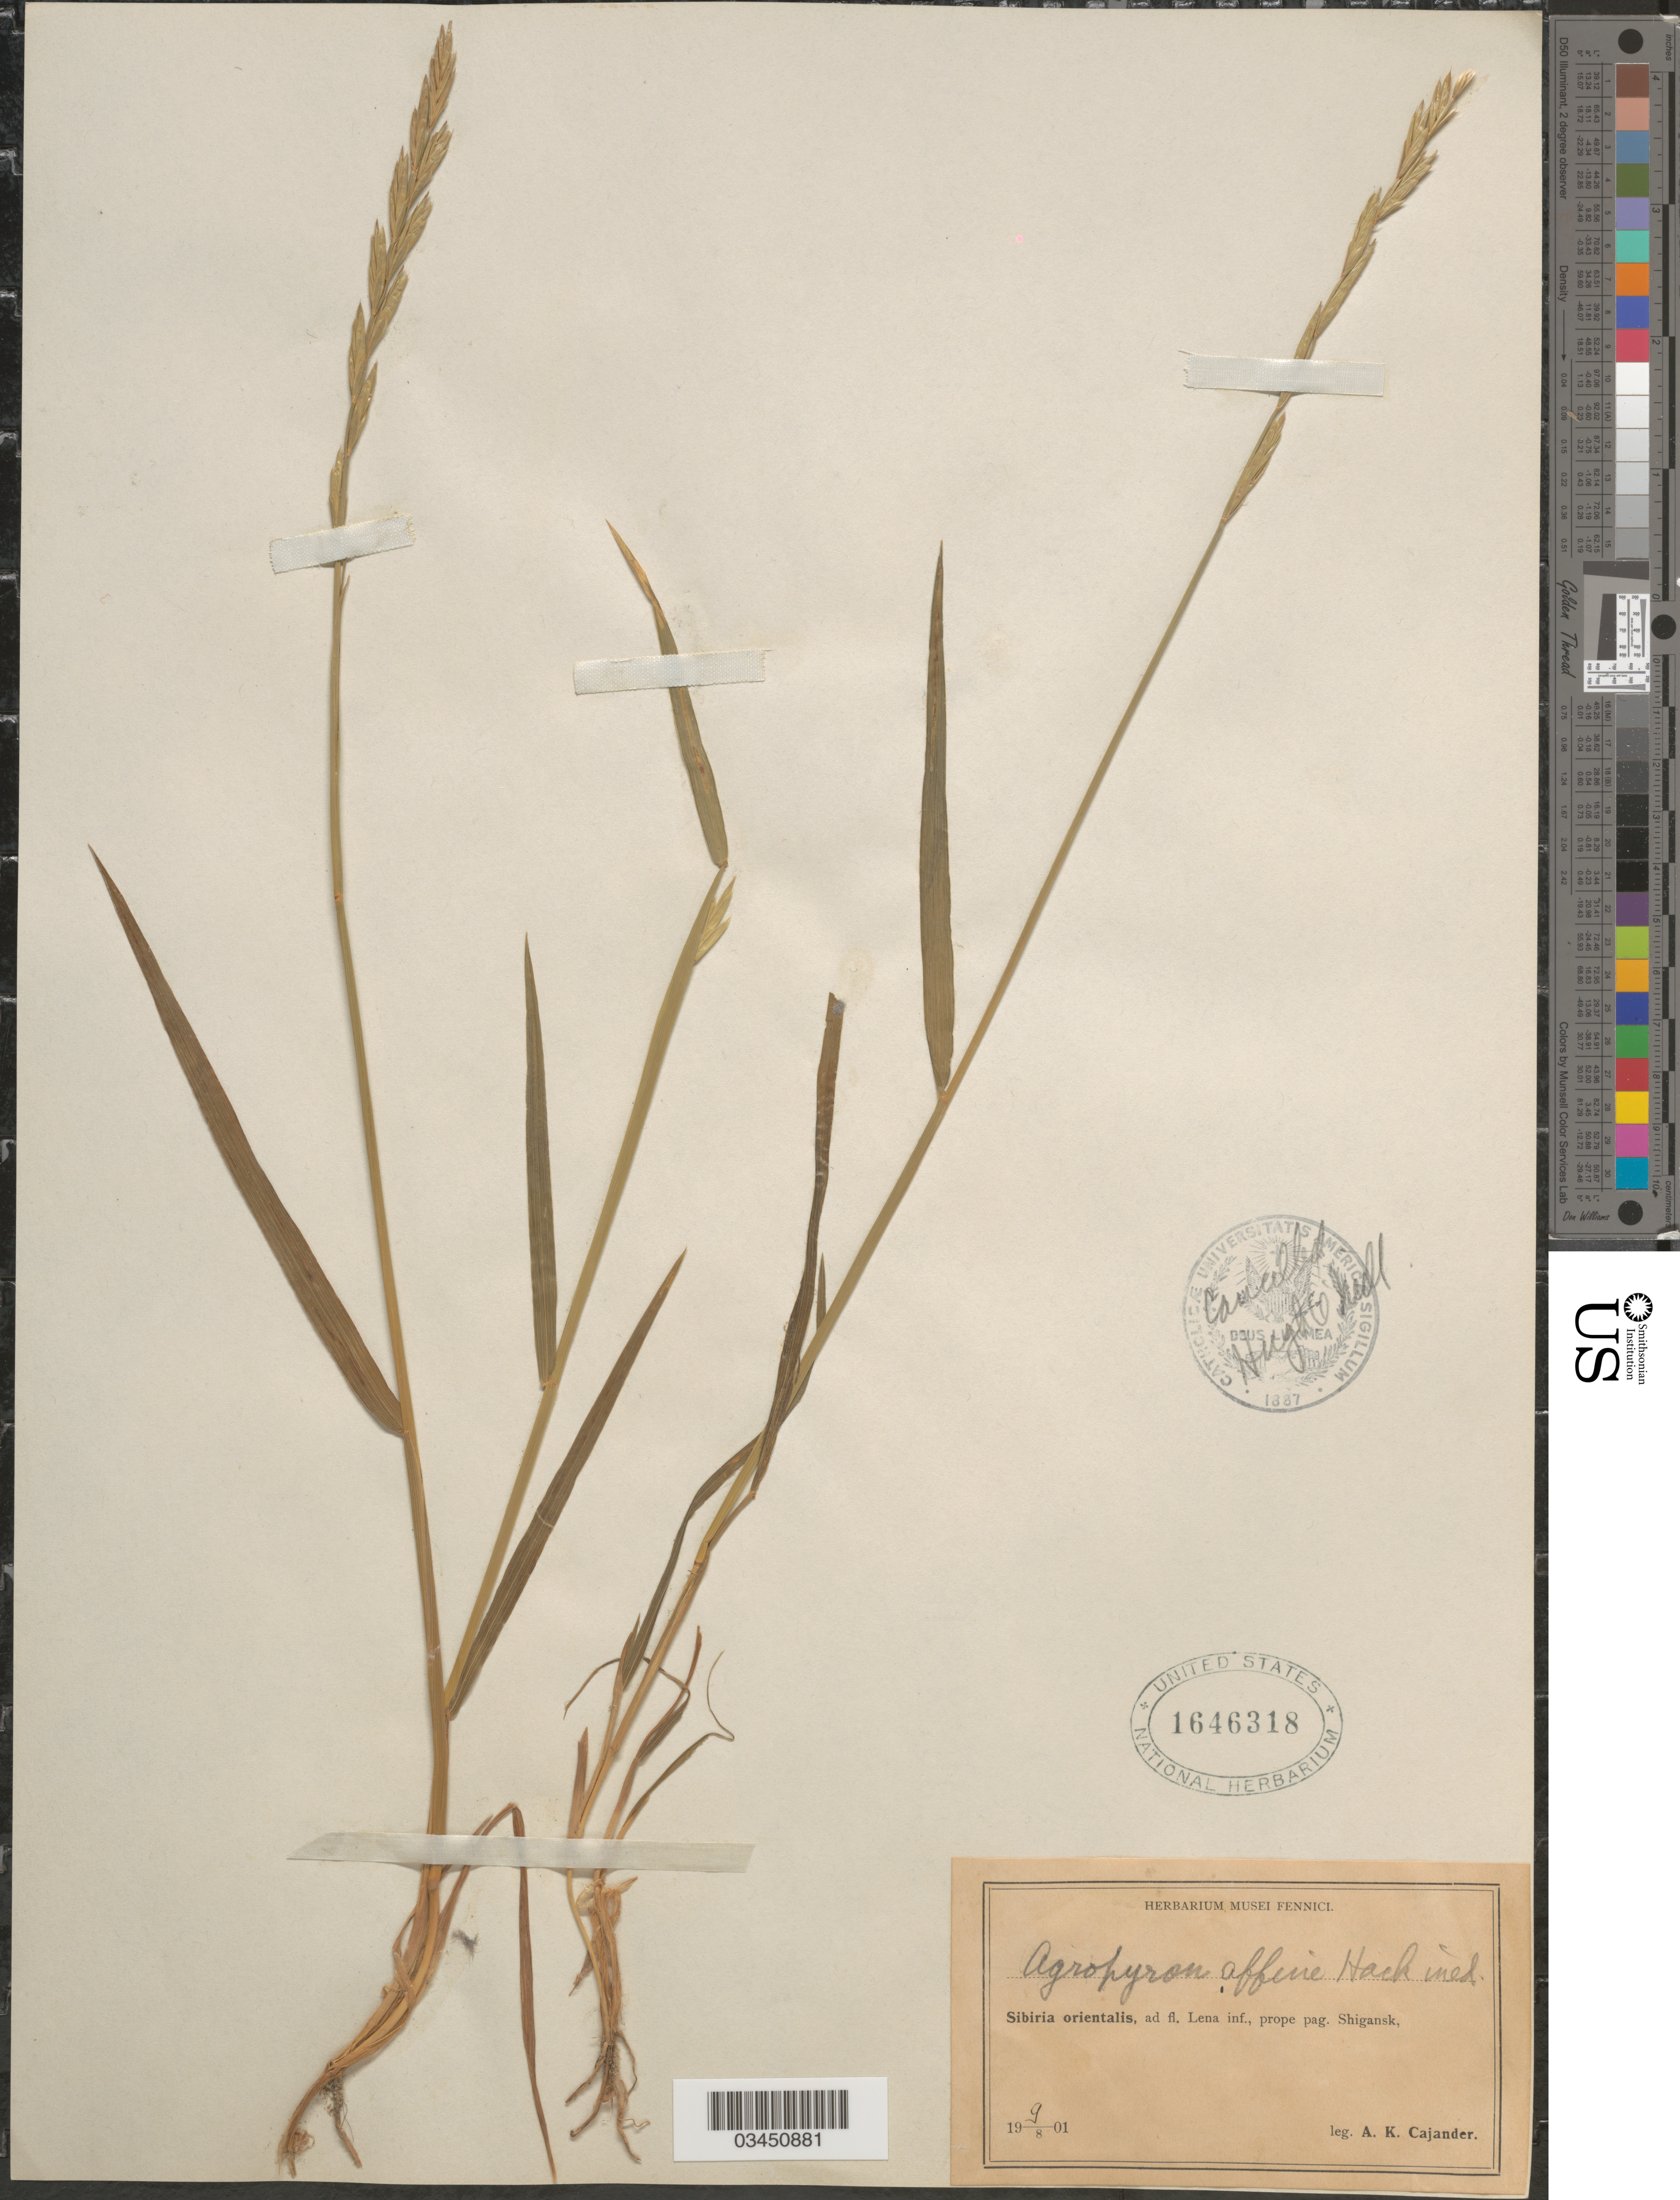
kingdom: Plantae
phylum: Tracheophyta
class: Liliopsida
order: Poales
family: Poaceae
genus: Elymus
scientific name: Elymus sp.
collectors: A. Cajander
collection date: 1901-08-09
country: Russian Federation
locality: Sibiria orientalis, ad fl. Lena inf., prope pag. Shigansk.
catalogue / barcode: US 1646318